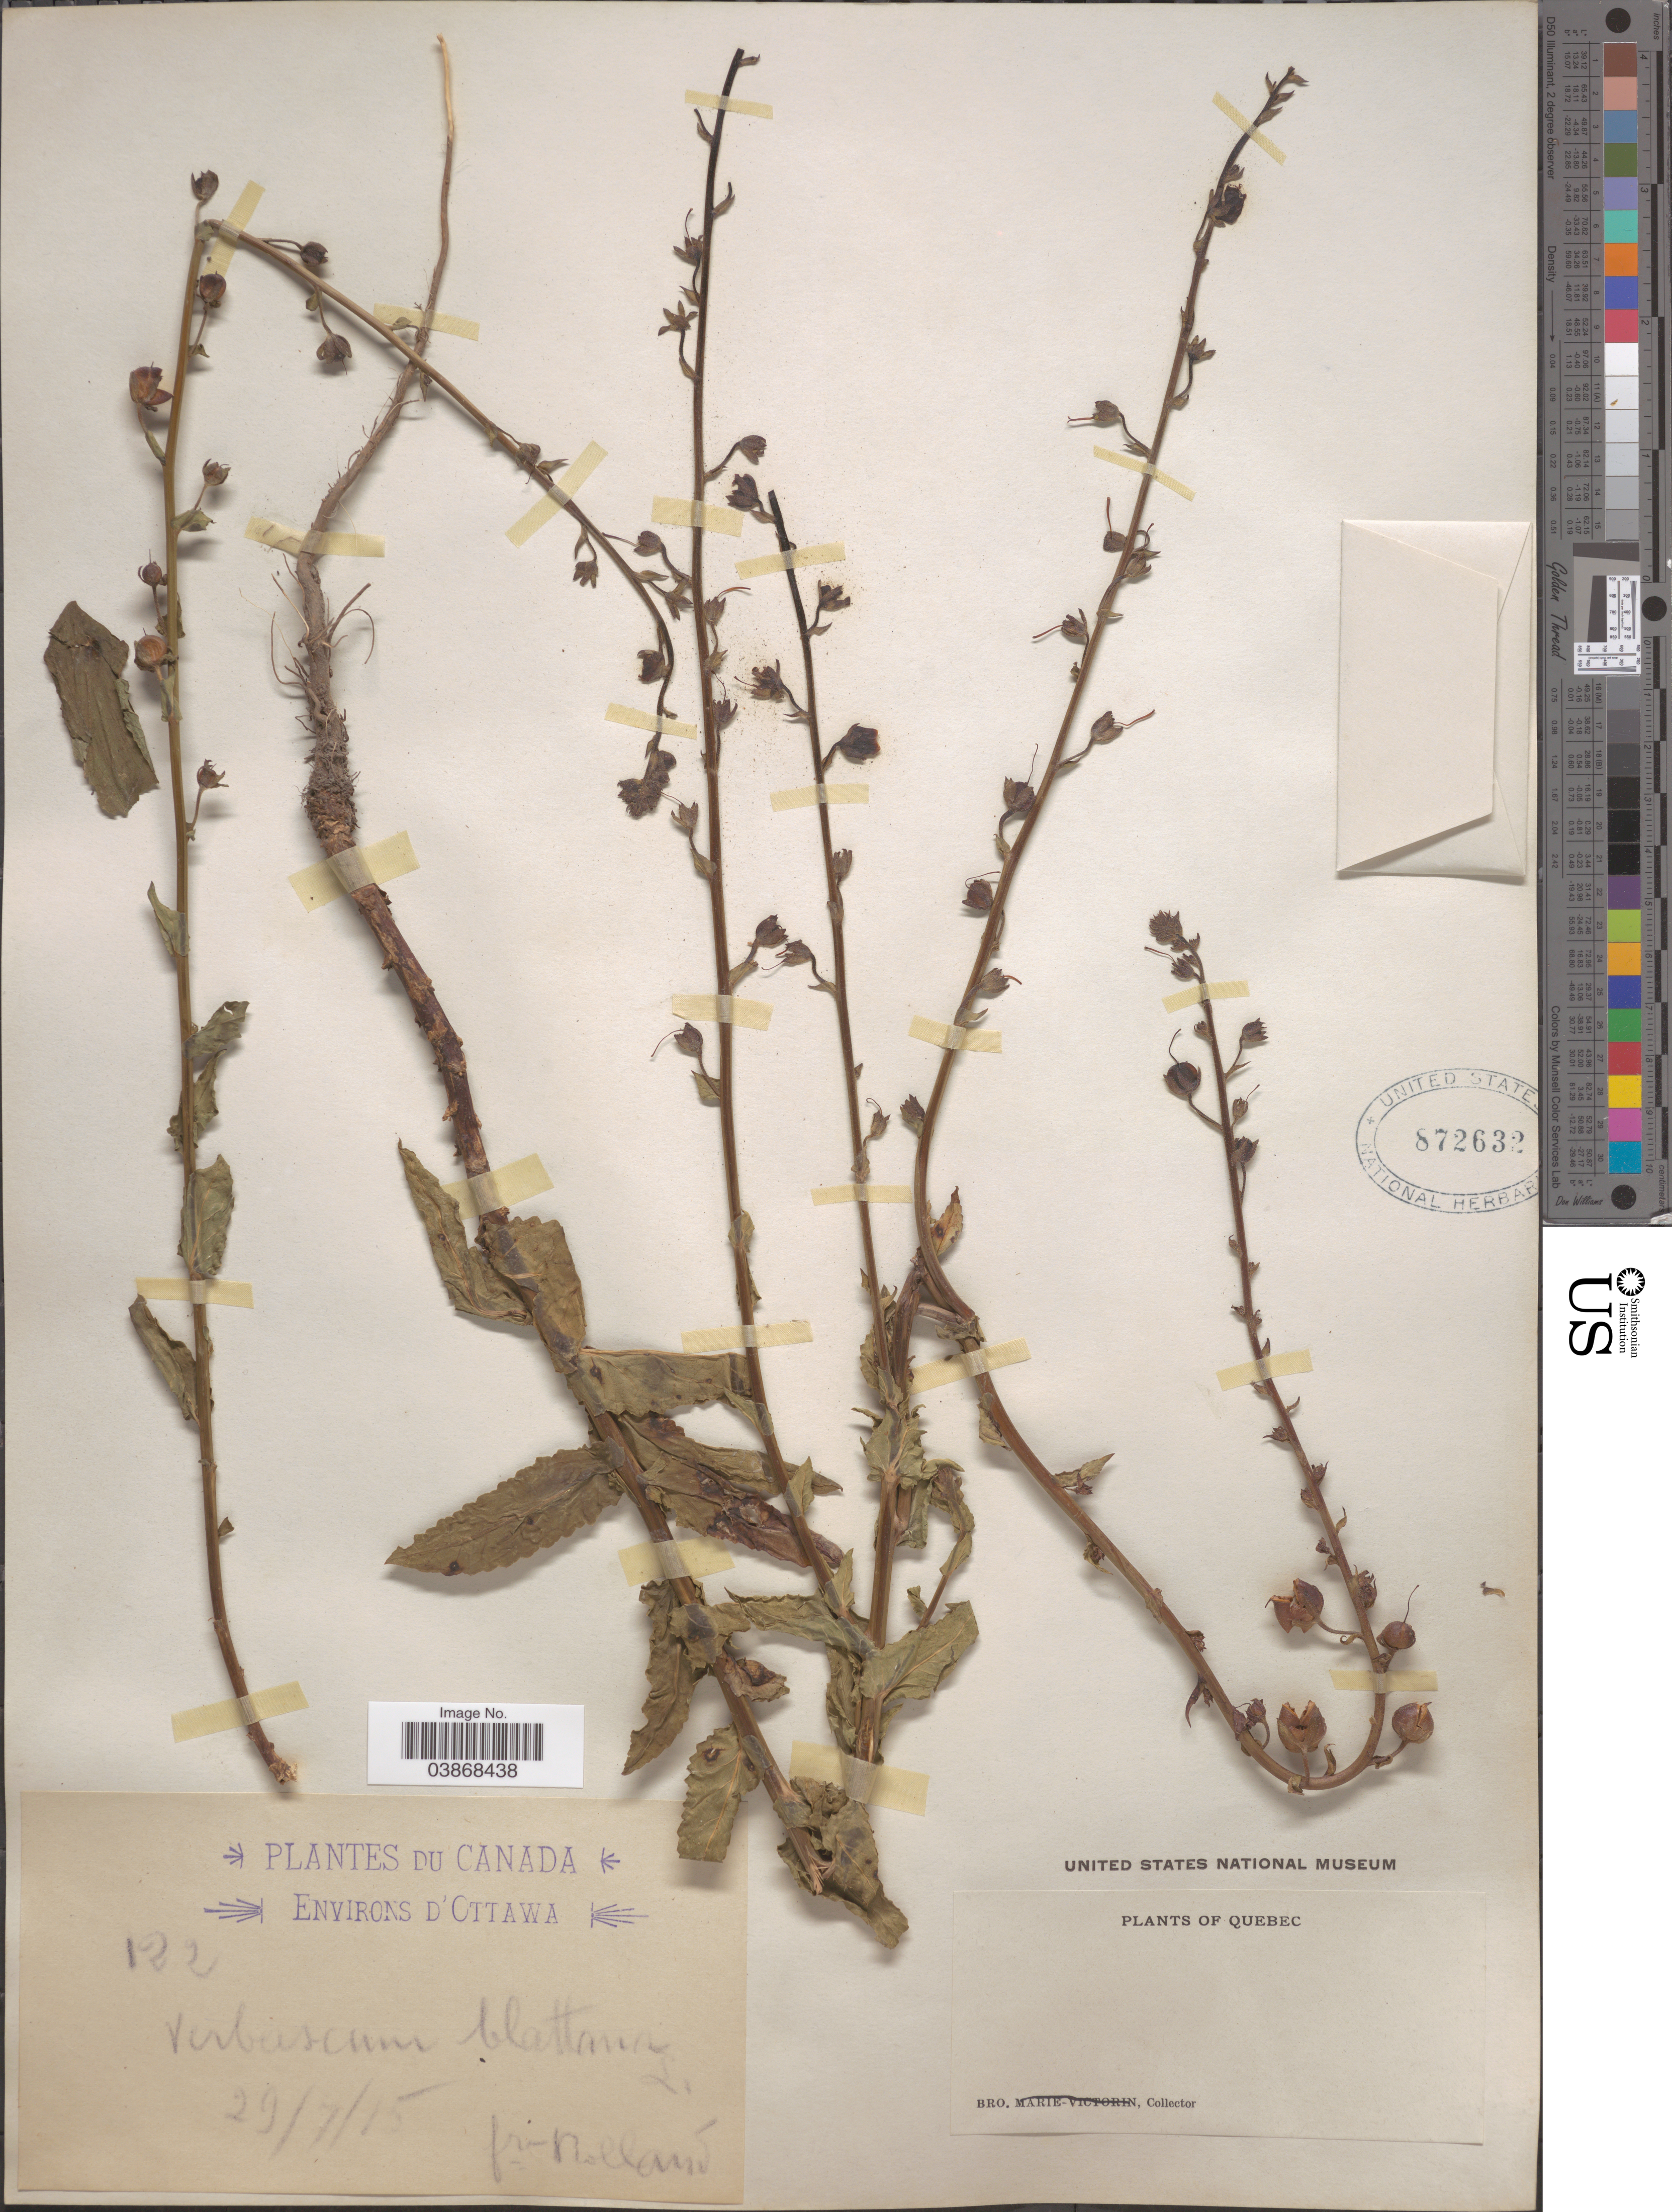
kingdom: Plantae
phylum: Tracheophyta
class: Magnoliopsida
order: Lamiales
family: Scrophulariaceae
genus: Verbascum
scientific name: Verbascum blattaria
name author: L.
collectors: B. Rolland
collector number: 122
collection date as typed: Transcribed d/m/y: 29/7/15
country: Canada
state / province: Quebec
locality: Environs d'Ottawa.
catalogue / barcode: US 872632